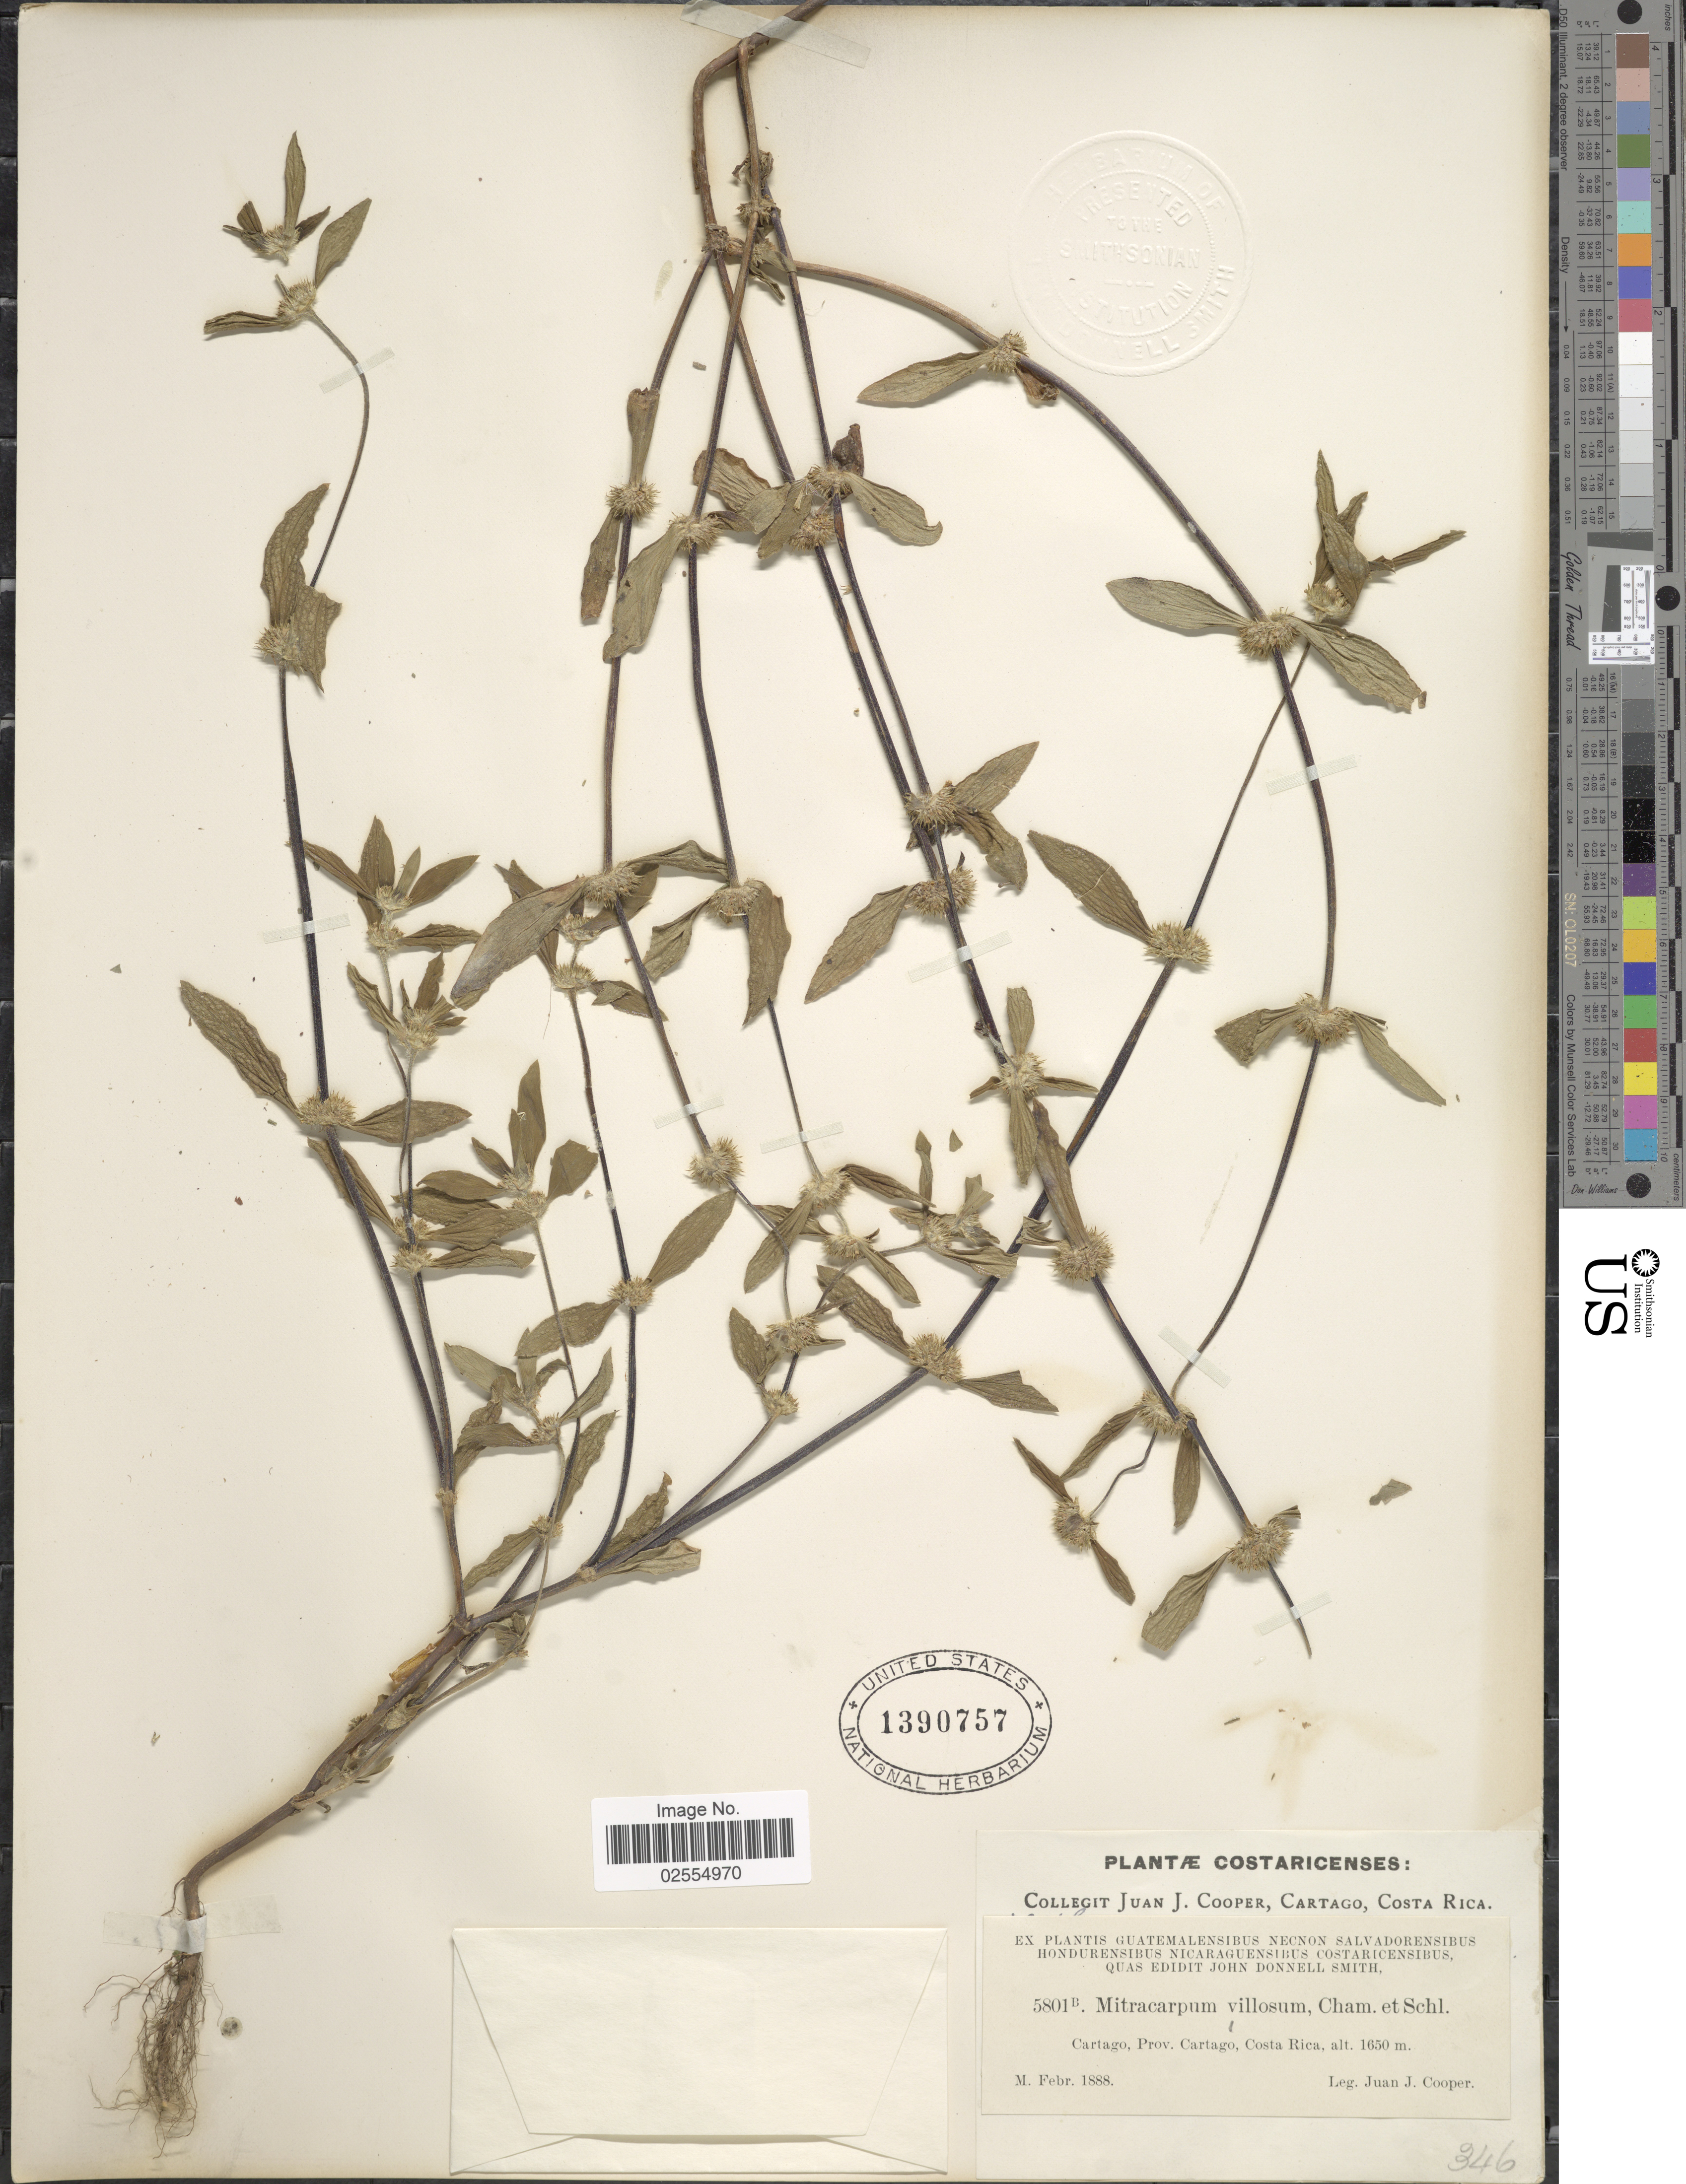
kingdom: Plantae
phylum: Tracheophyta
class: Magnoliopsida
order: Gentianales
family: Rubiaceae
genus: Mitracarpus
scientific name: Mitracarpus hirtus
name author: (L.) DC.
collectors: J. J. Cooper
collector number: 5801b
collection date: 1888-02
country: Costa Rica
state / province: Cartago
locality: Cartago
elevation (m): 1650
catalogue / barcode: US 1390757